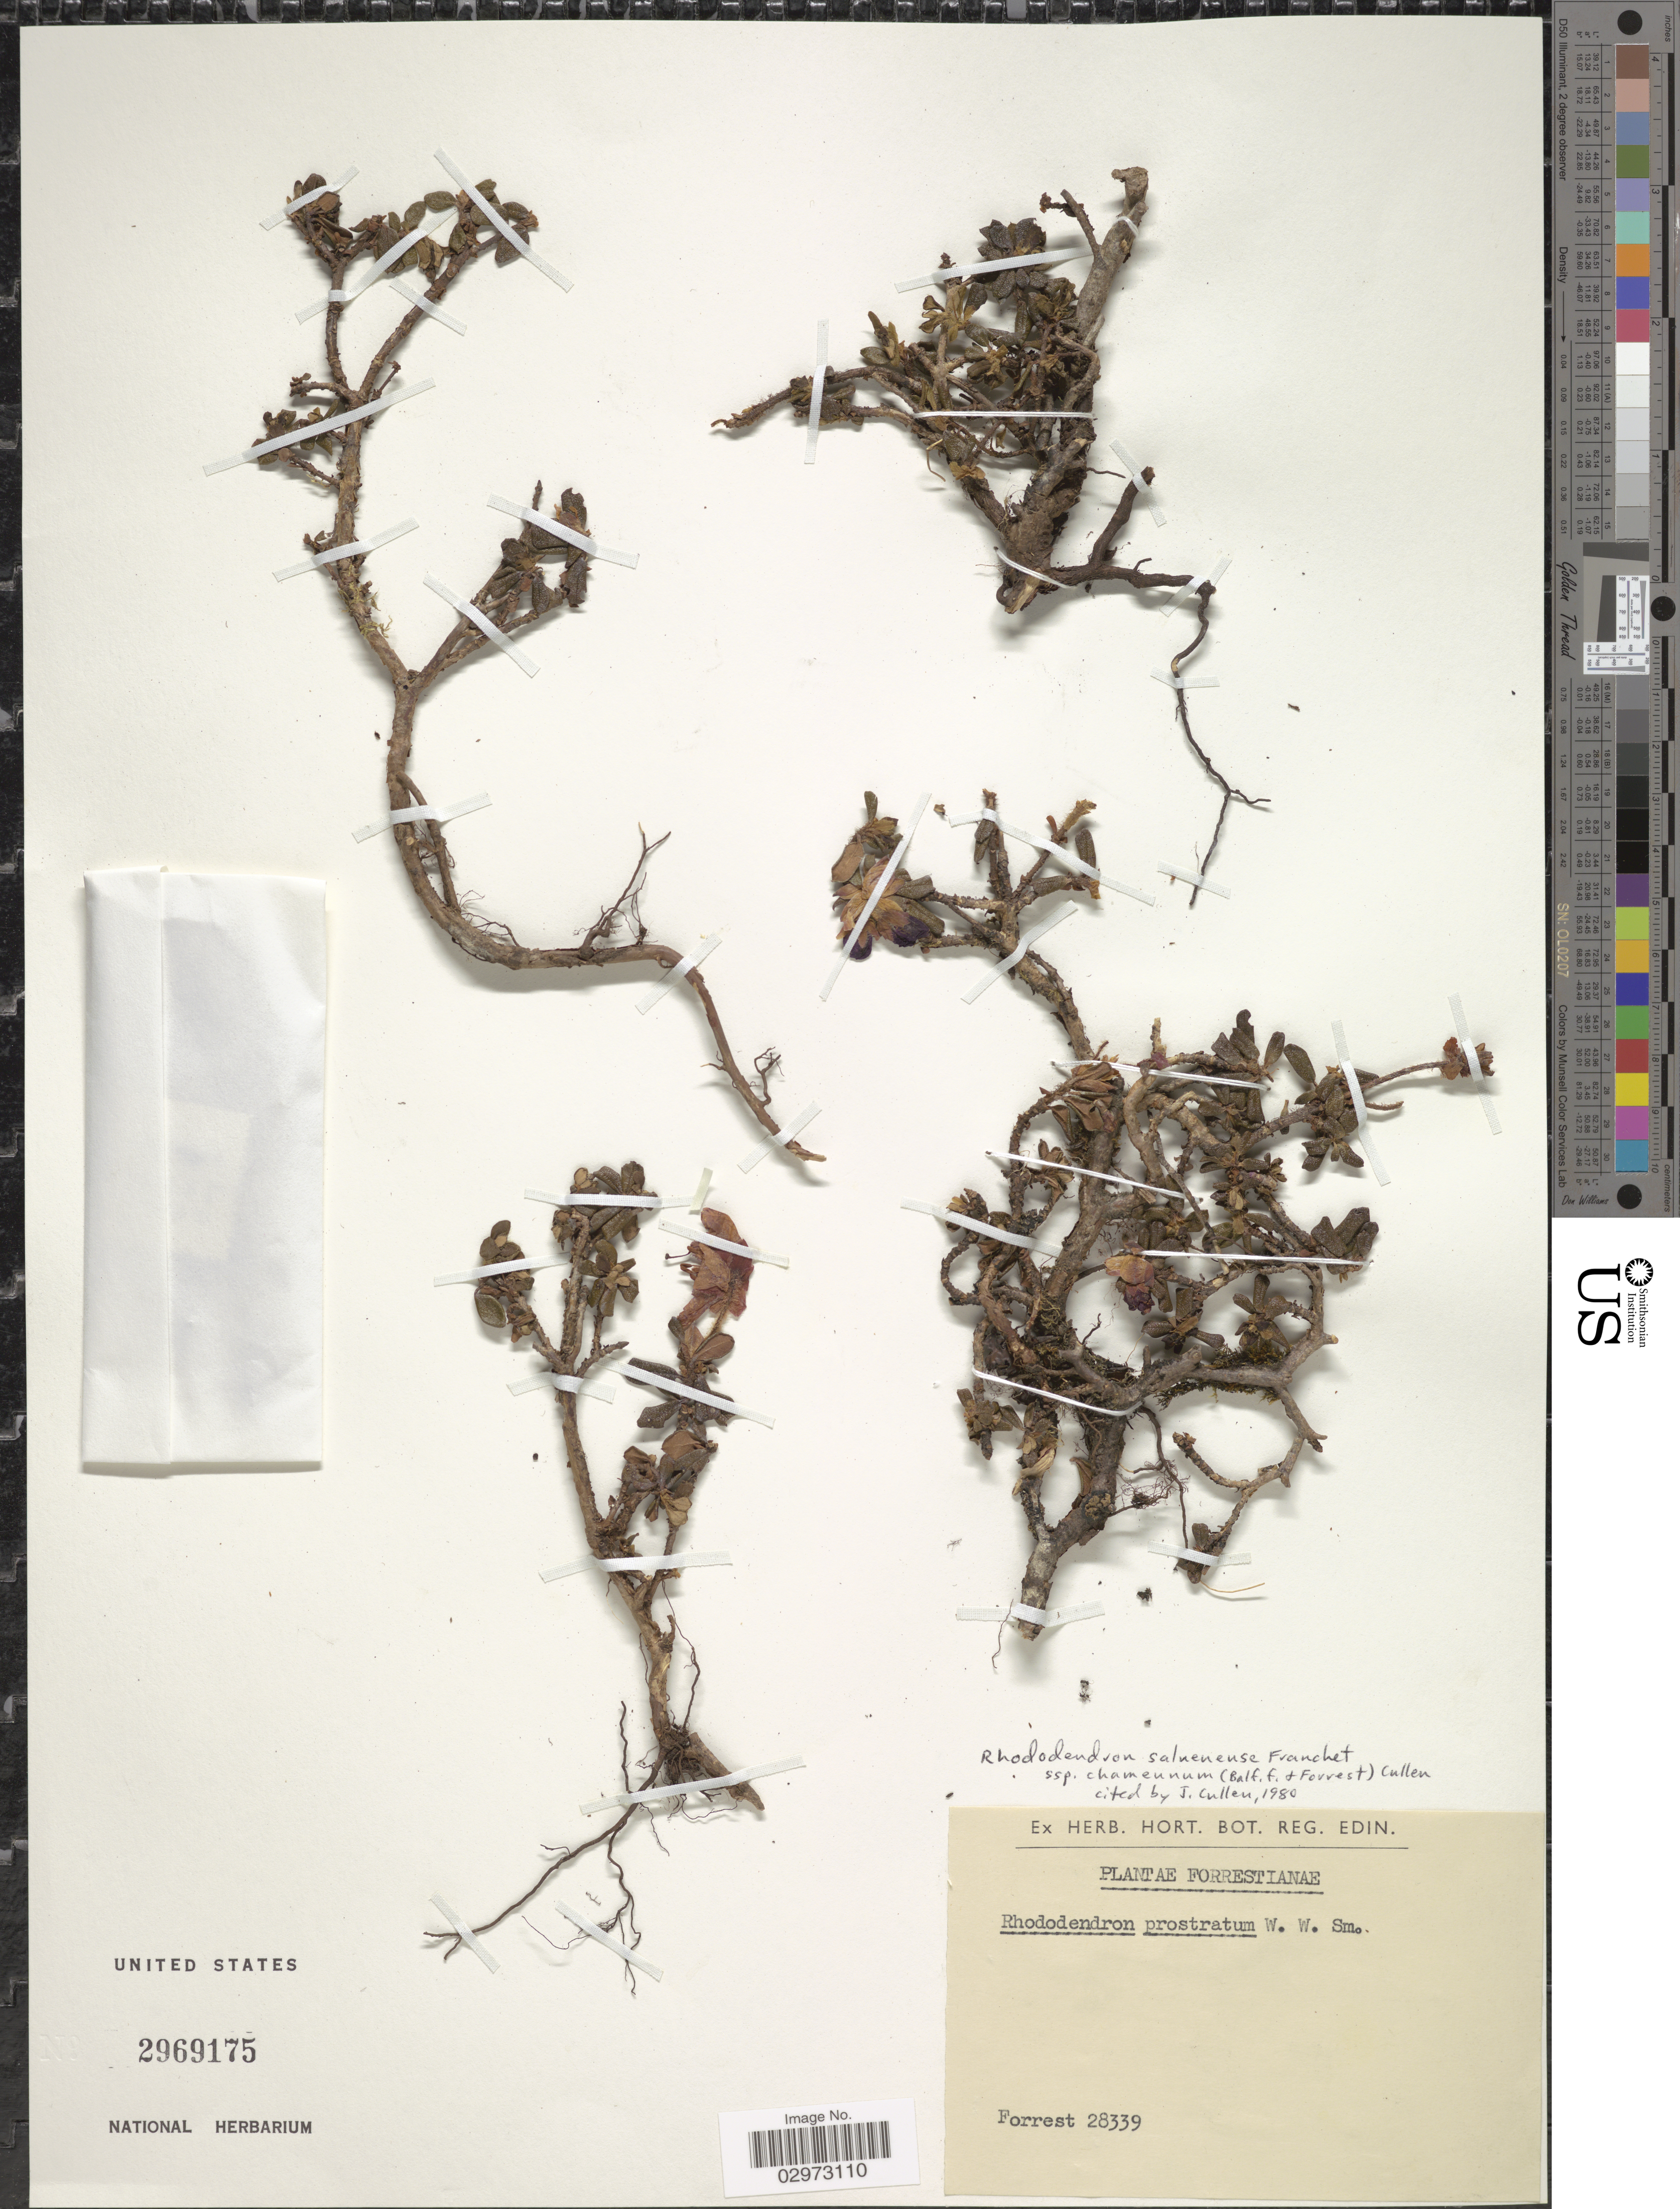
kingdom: Plantae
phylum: Tracheophyta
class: Magnoliopsida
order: Ericales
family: Ericaceae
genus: Rhododendron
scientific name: Rhododendron saluenense subsp. chameunum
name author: (Balf. f. & Forrest) Cullen in Cullen & D.F.Chamb.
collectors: -. Forrest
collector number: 28339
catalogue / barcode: US 2969175